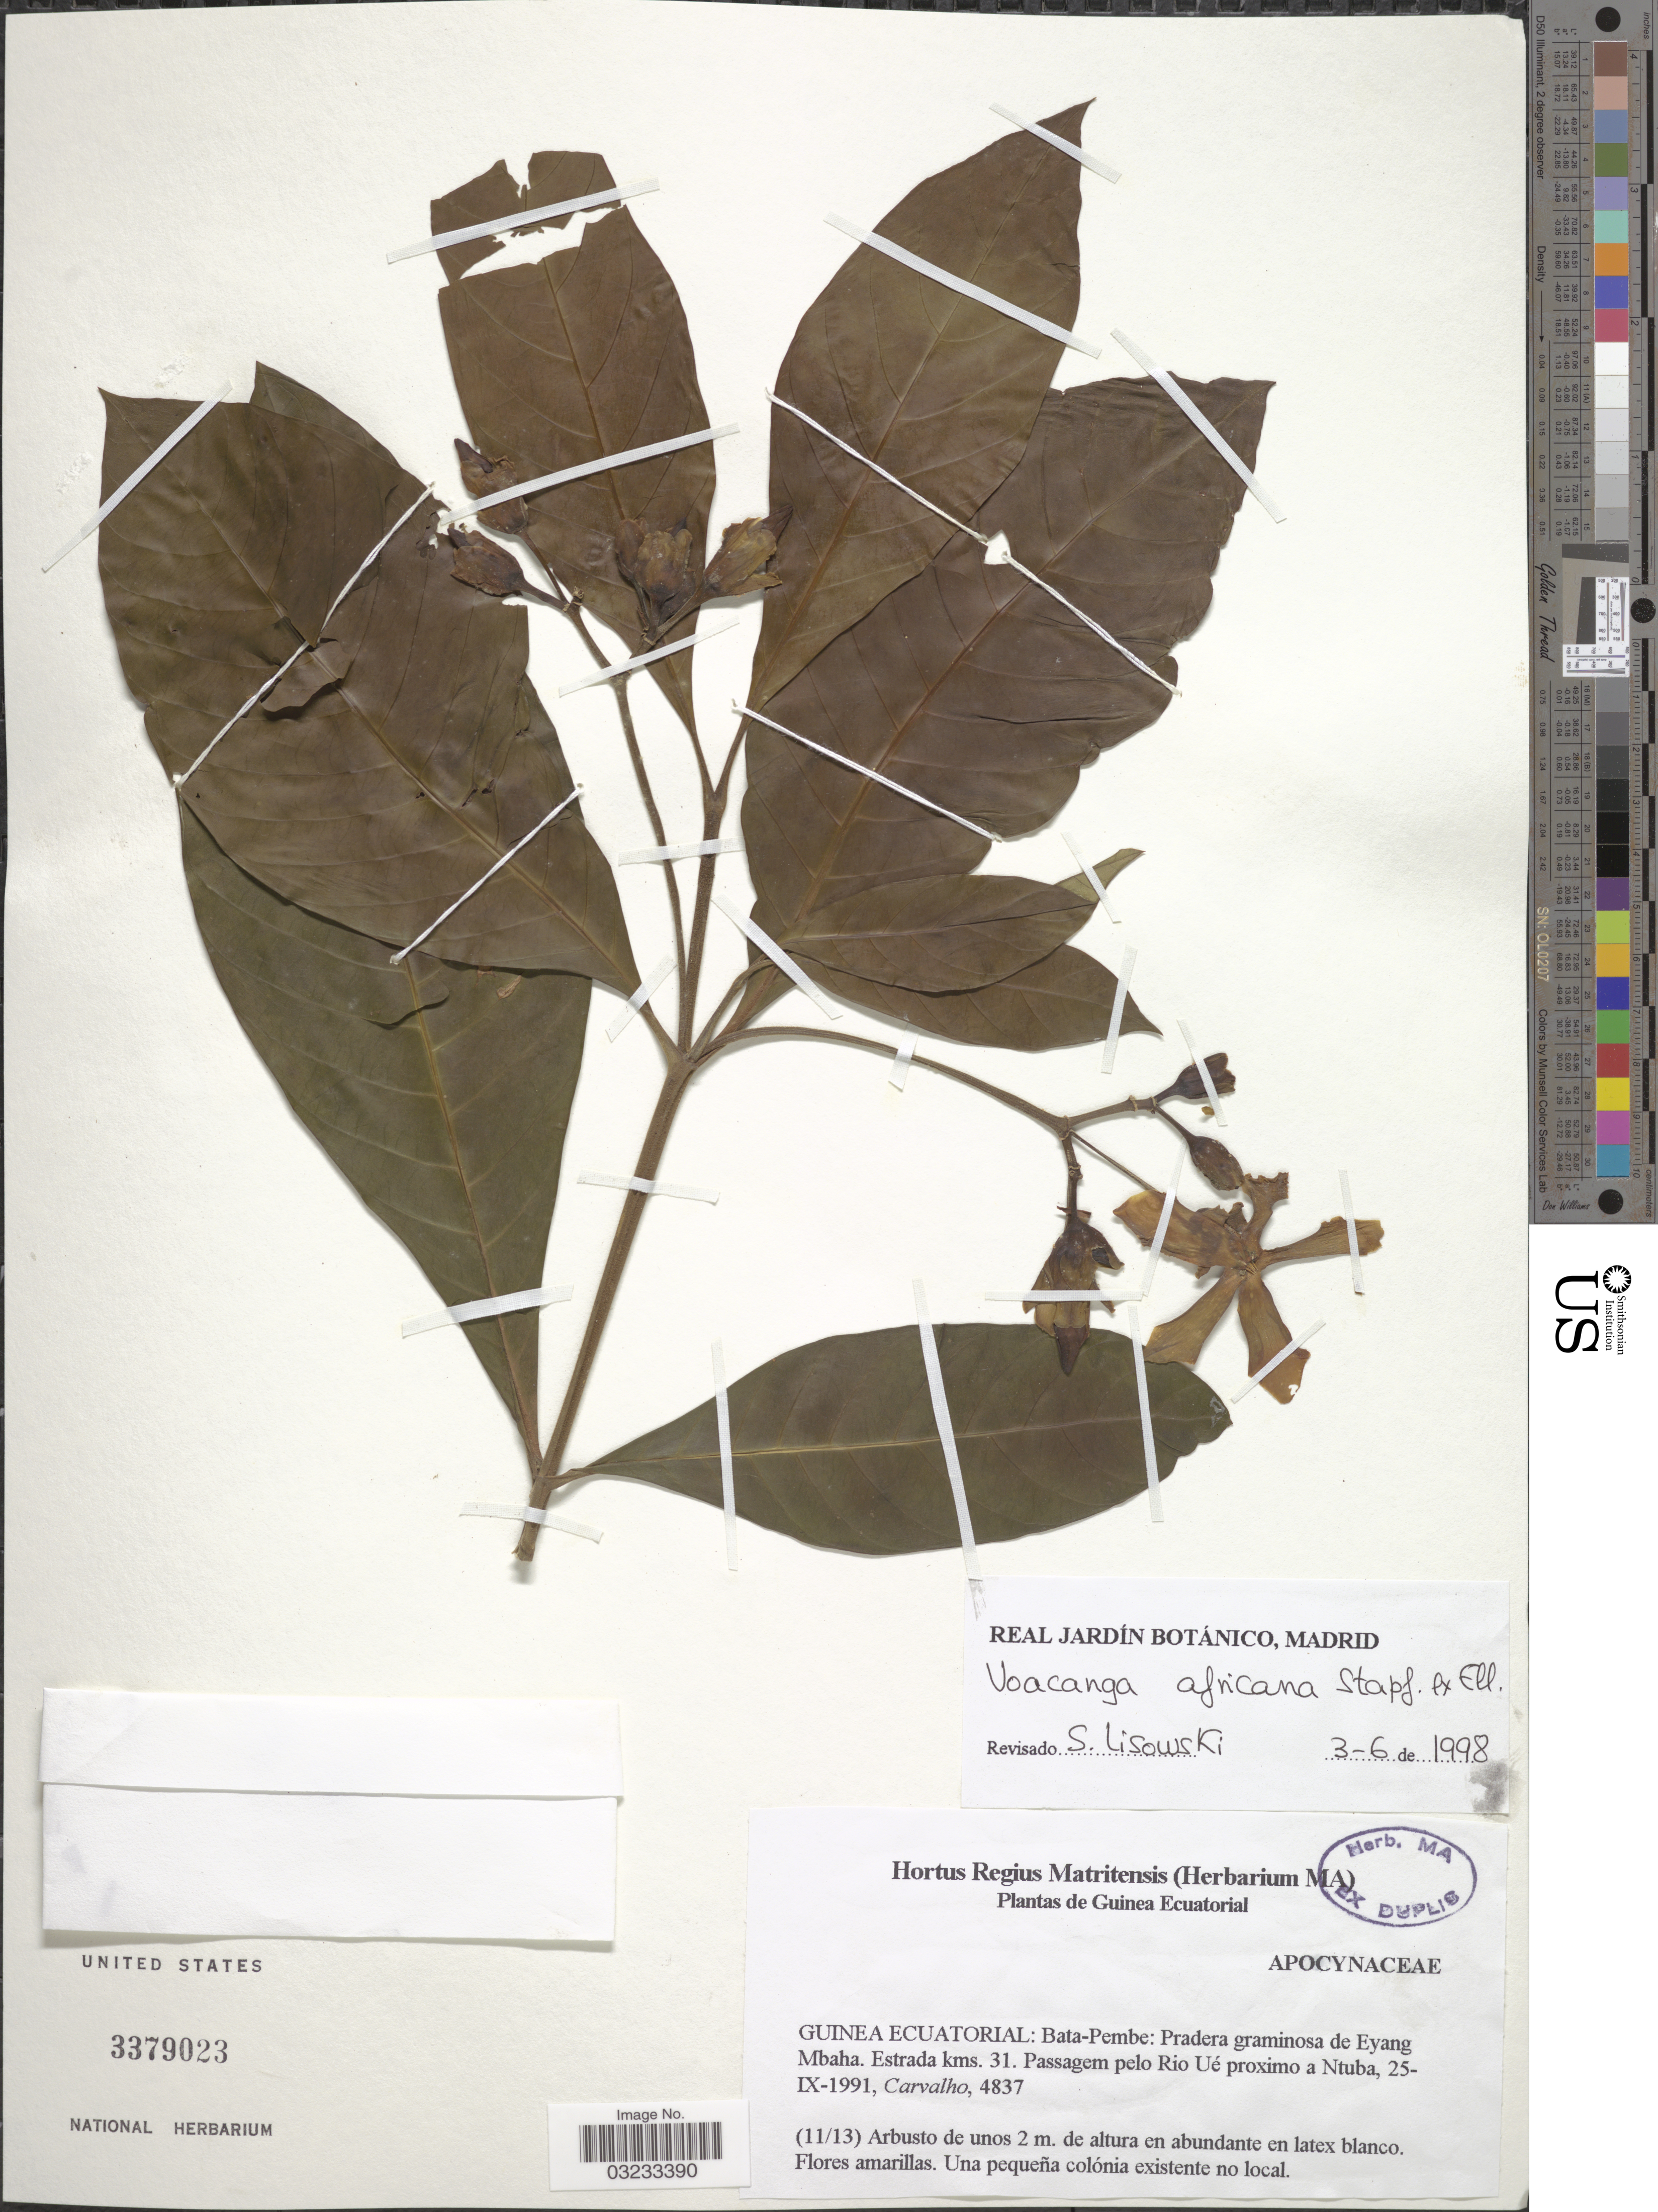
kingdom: Plantae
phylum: Tracheophyta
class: Magnoliopsida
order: Gentianales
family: Apocynaceae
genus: Voacanga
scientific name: Voacanga africana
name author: Stapf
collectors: Carvalho, --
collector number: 4837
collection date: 1991-09-25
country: Equatorial Guinea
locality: Guinea Ecuatorial: Bata-Pembe: Pradera graminosa de Eyang Mbaha. Estrada kms. 31. Passagem pelo Rio Ué proximo a Ntuba.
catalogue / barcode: US 3379023